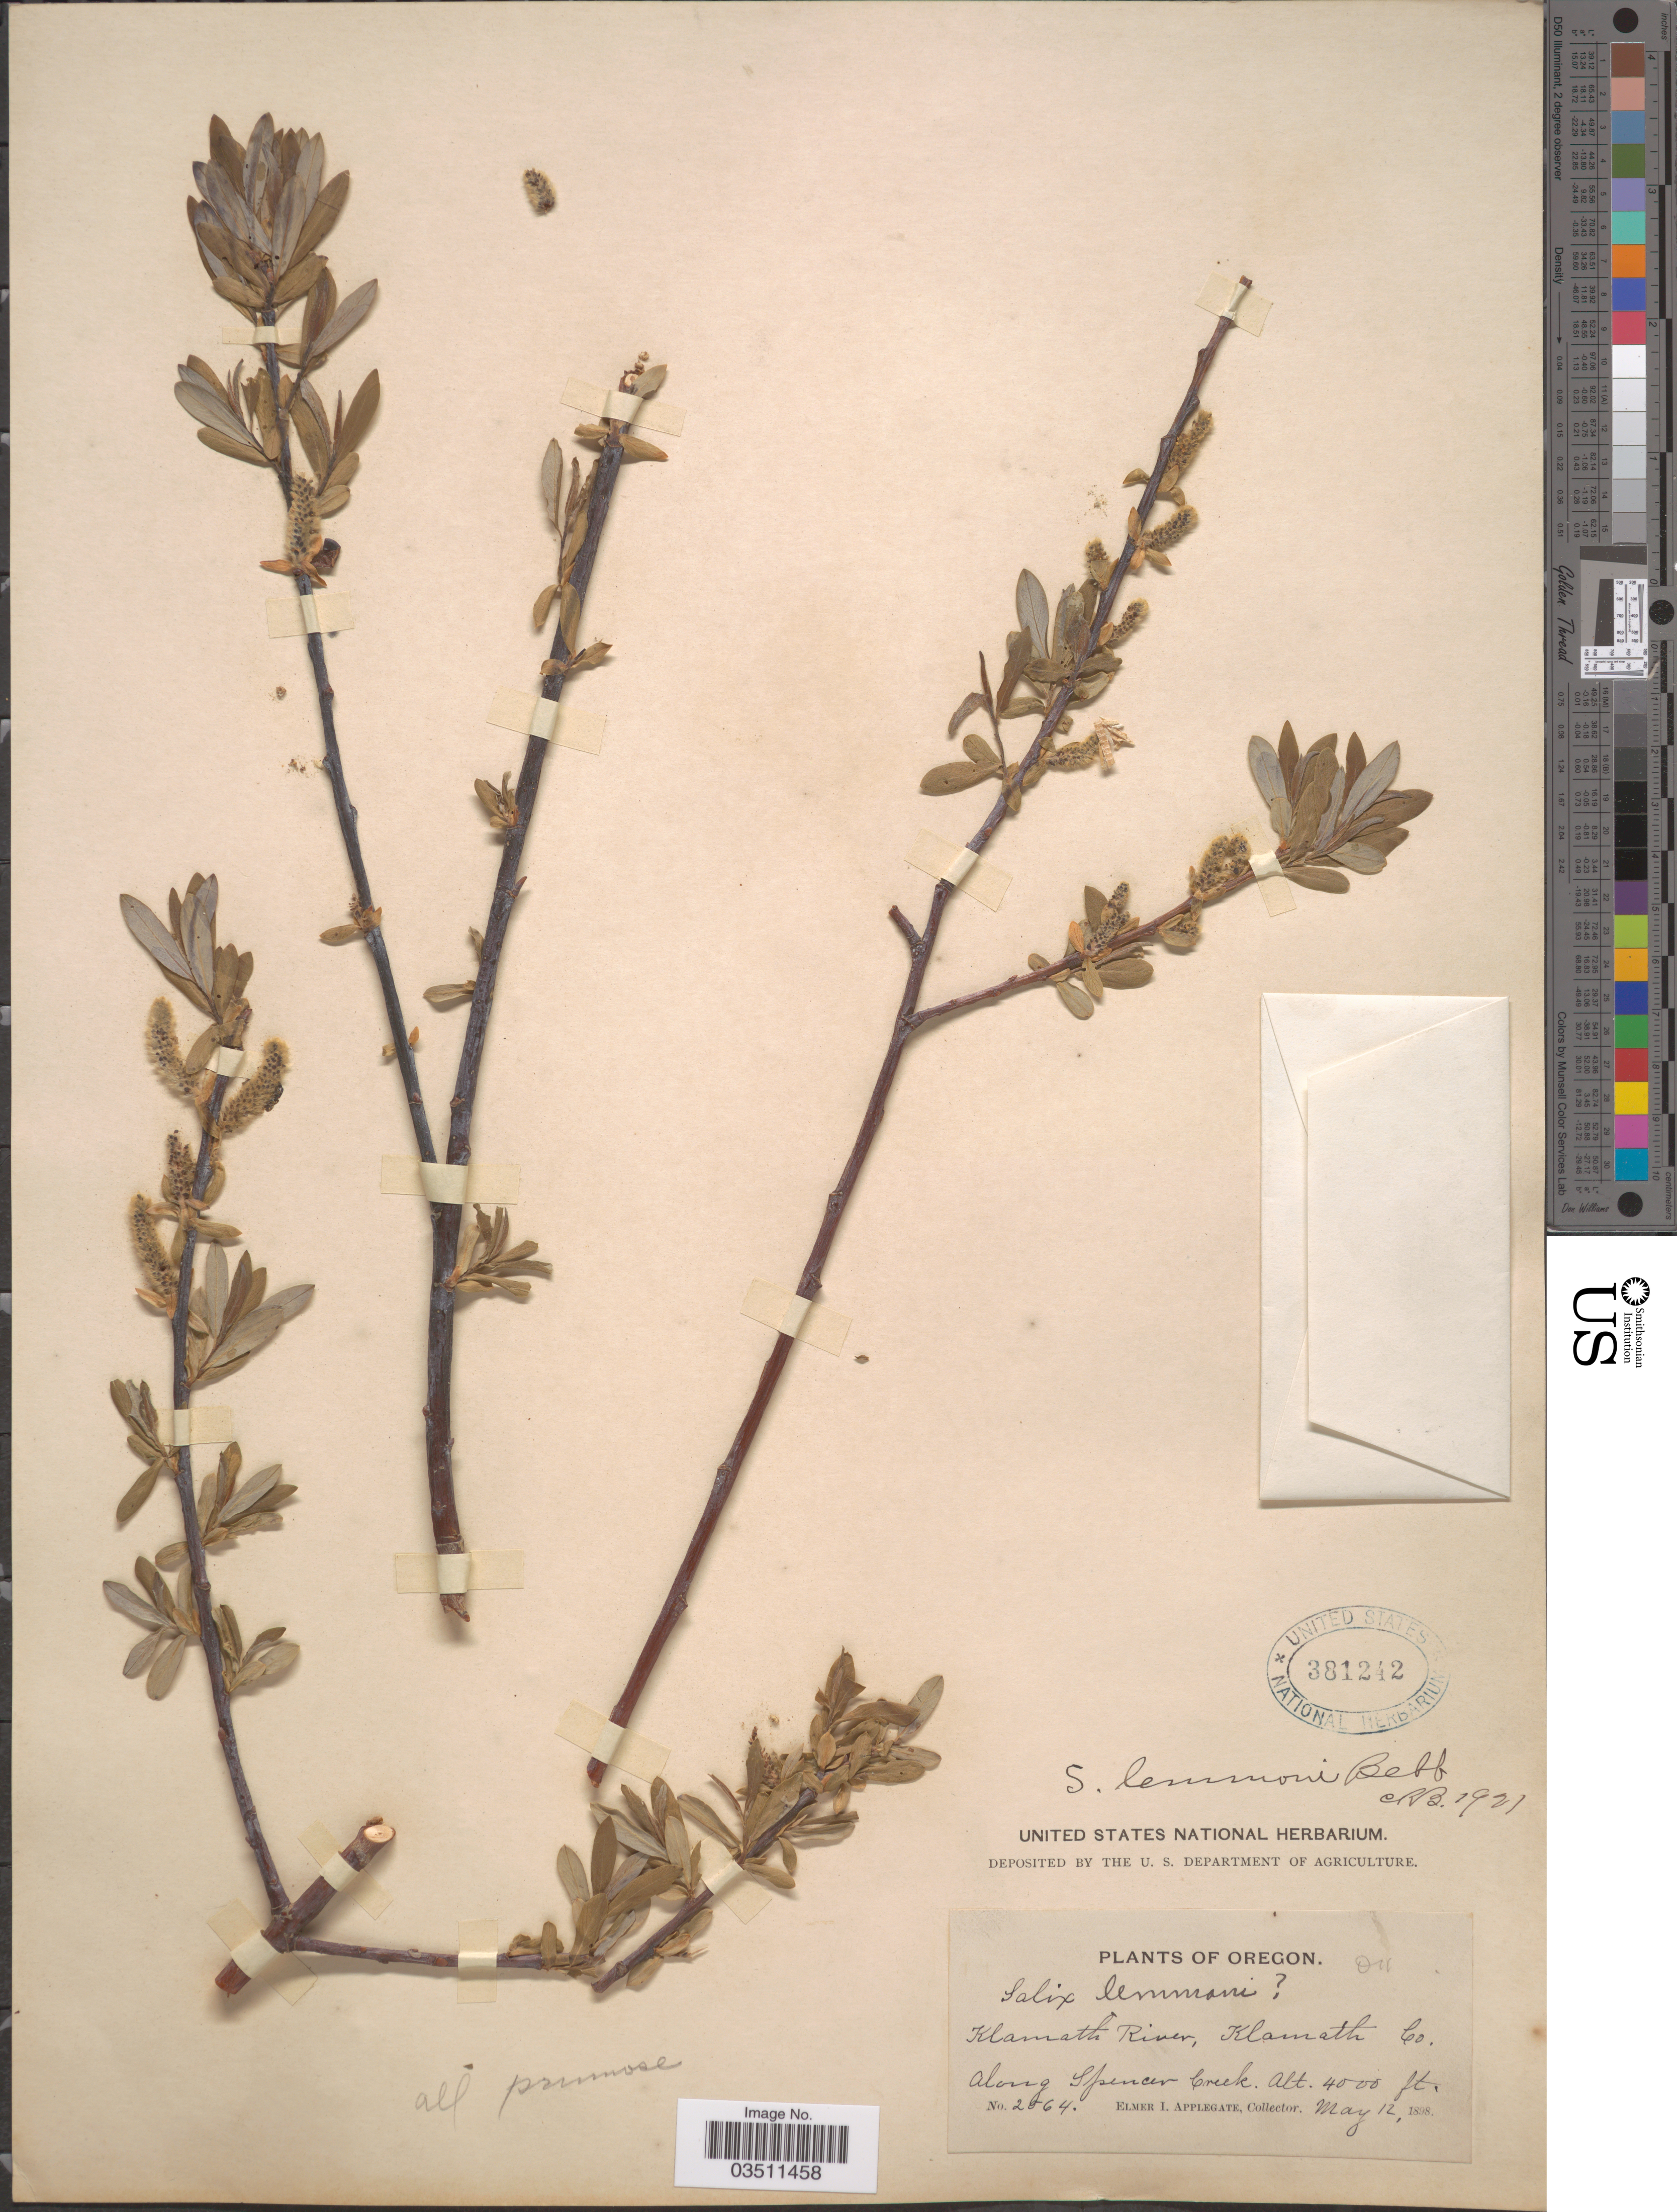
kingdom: Plantae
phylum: Tracheophyta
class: Magnoliopsida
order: Malpighiales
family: Salicaceae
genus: Salix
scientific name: Salix lemmonii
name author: Bebb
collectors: E. I. Applegate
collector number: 2564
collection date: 1898-05-12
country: United States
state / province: Oregon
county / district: Klamath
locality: Klamath River, Klamath Co. Along Spencer Creek.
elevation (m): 1219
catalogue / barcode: US 381242